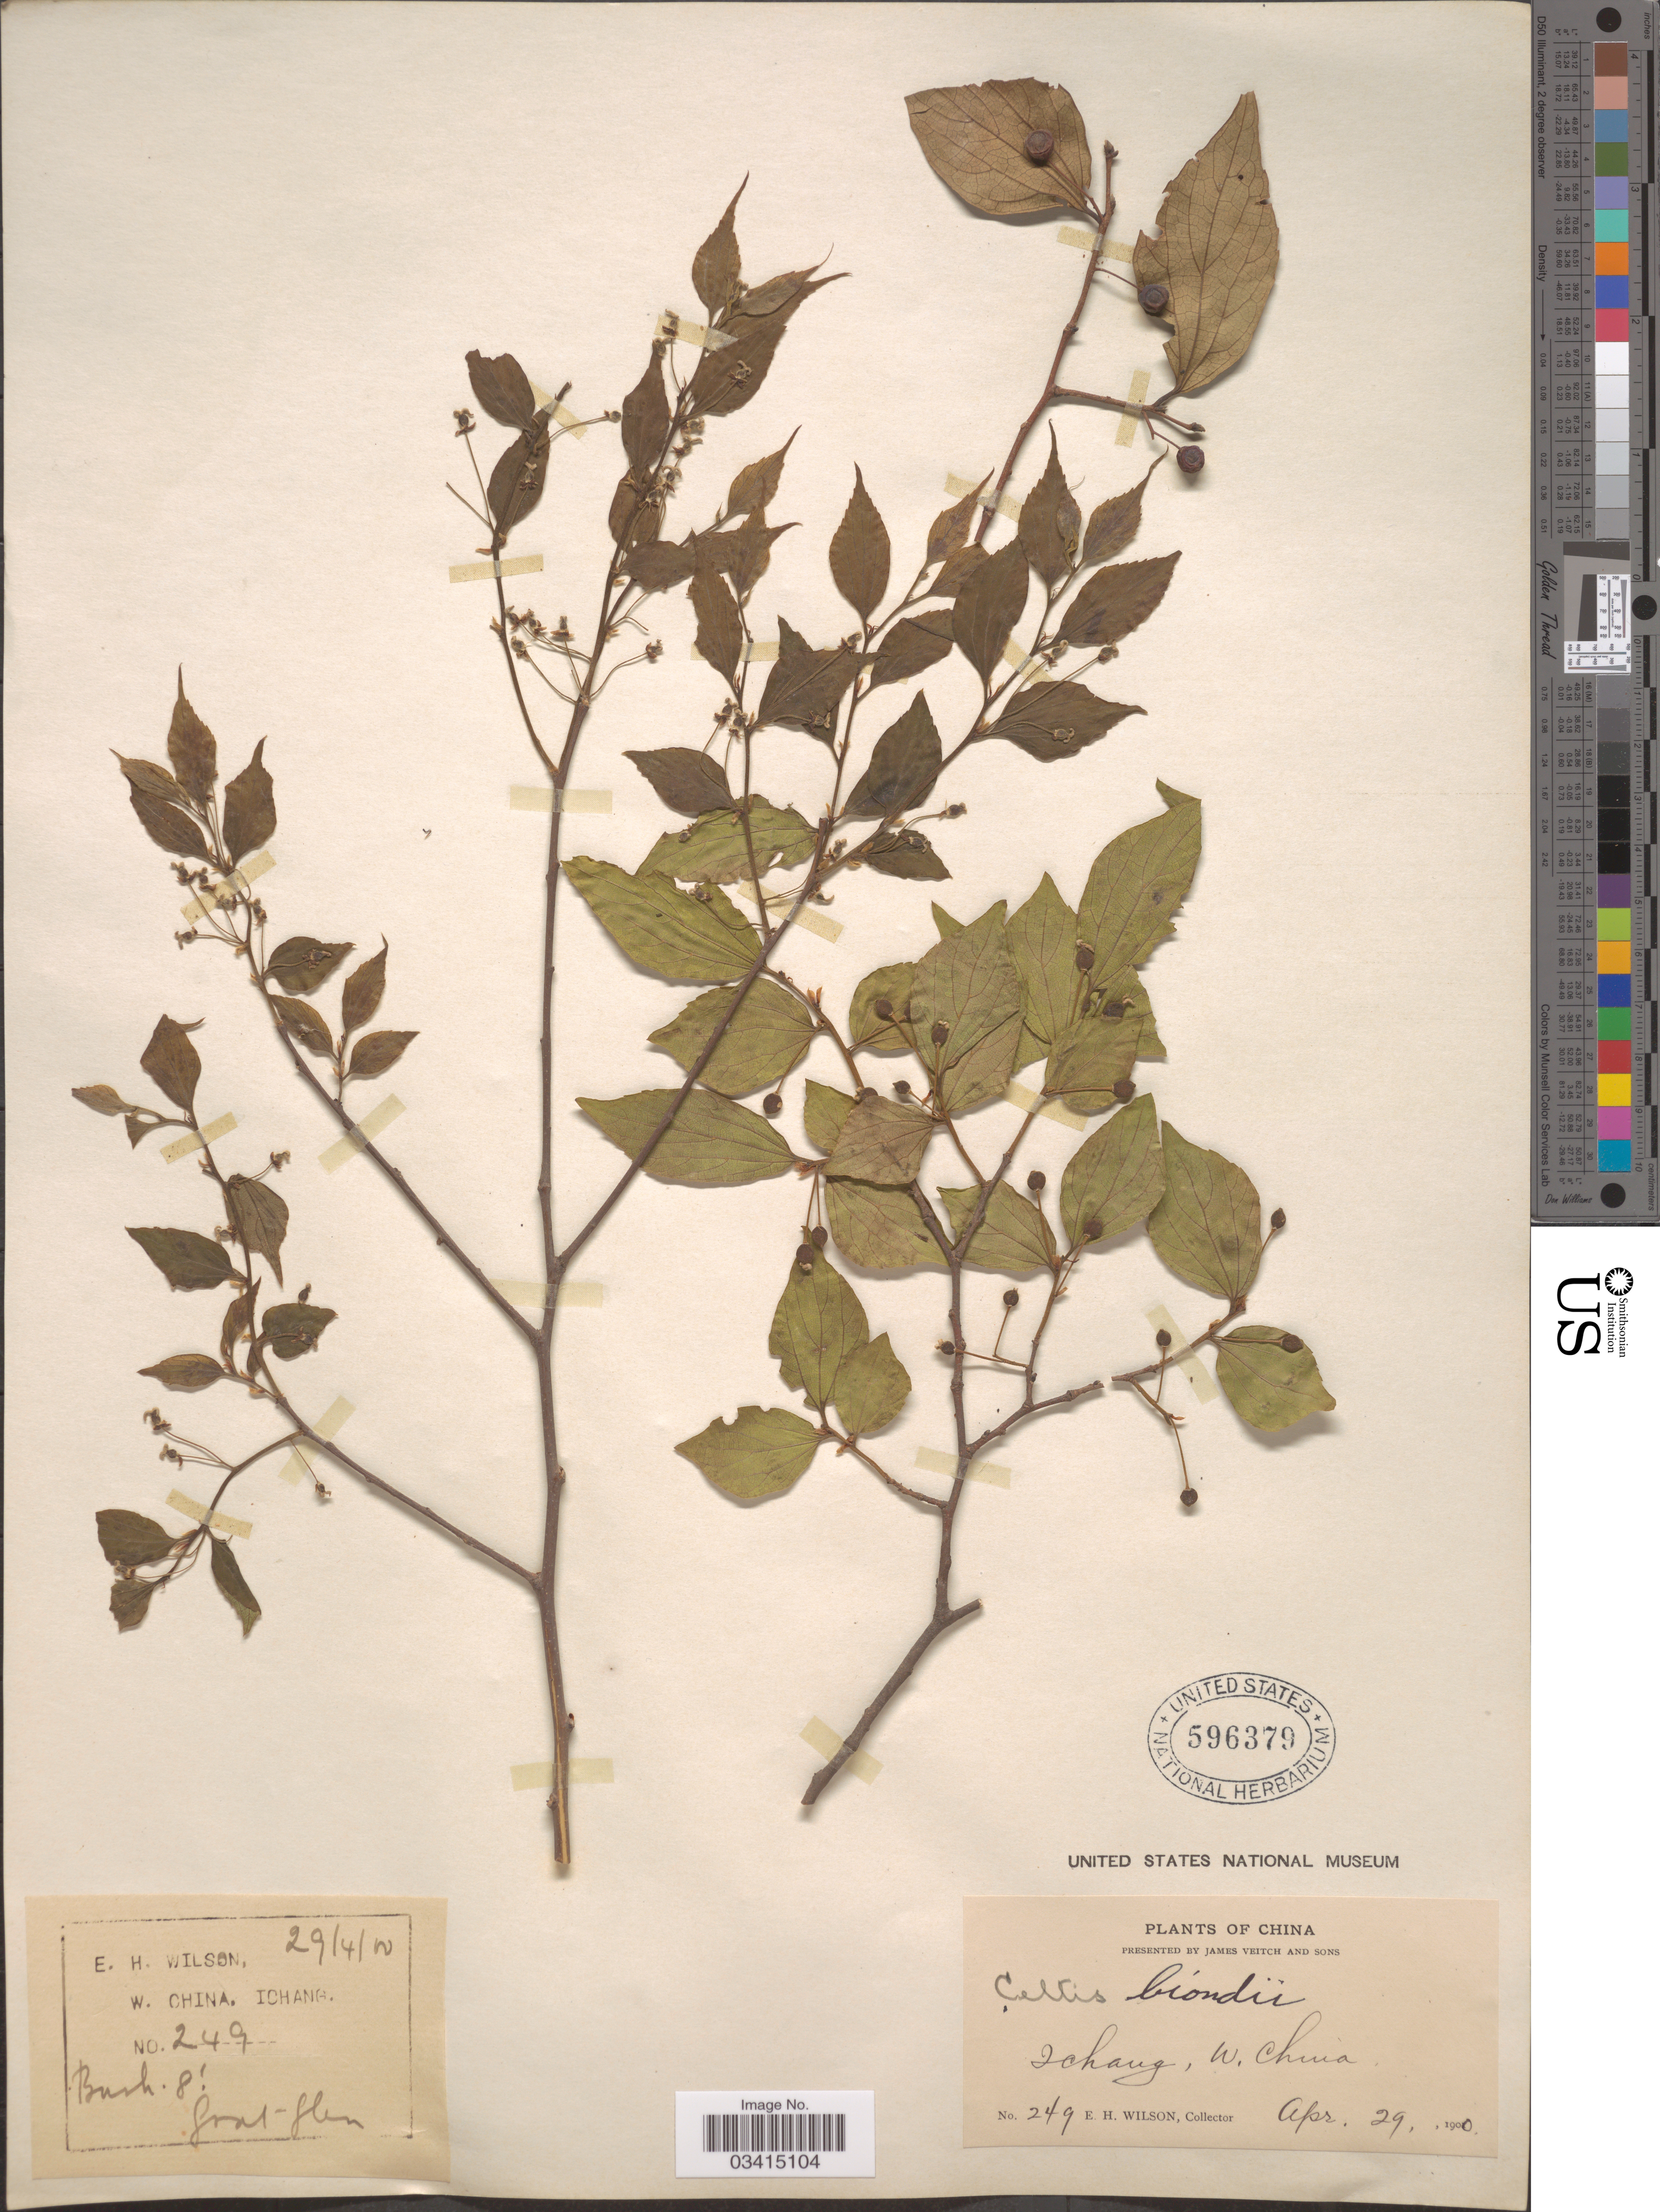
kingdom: Plantae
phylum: Tracheophyta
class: Magnoliopsida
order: Rosales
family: Cannabaceae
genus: Celtis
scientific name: Celtis biondii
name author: Pamp.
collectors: E. Wilson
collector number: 249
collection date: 1900-04-29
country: China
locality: W. China, Ichang.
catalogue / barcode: US 596379